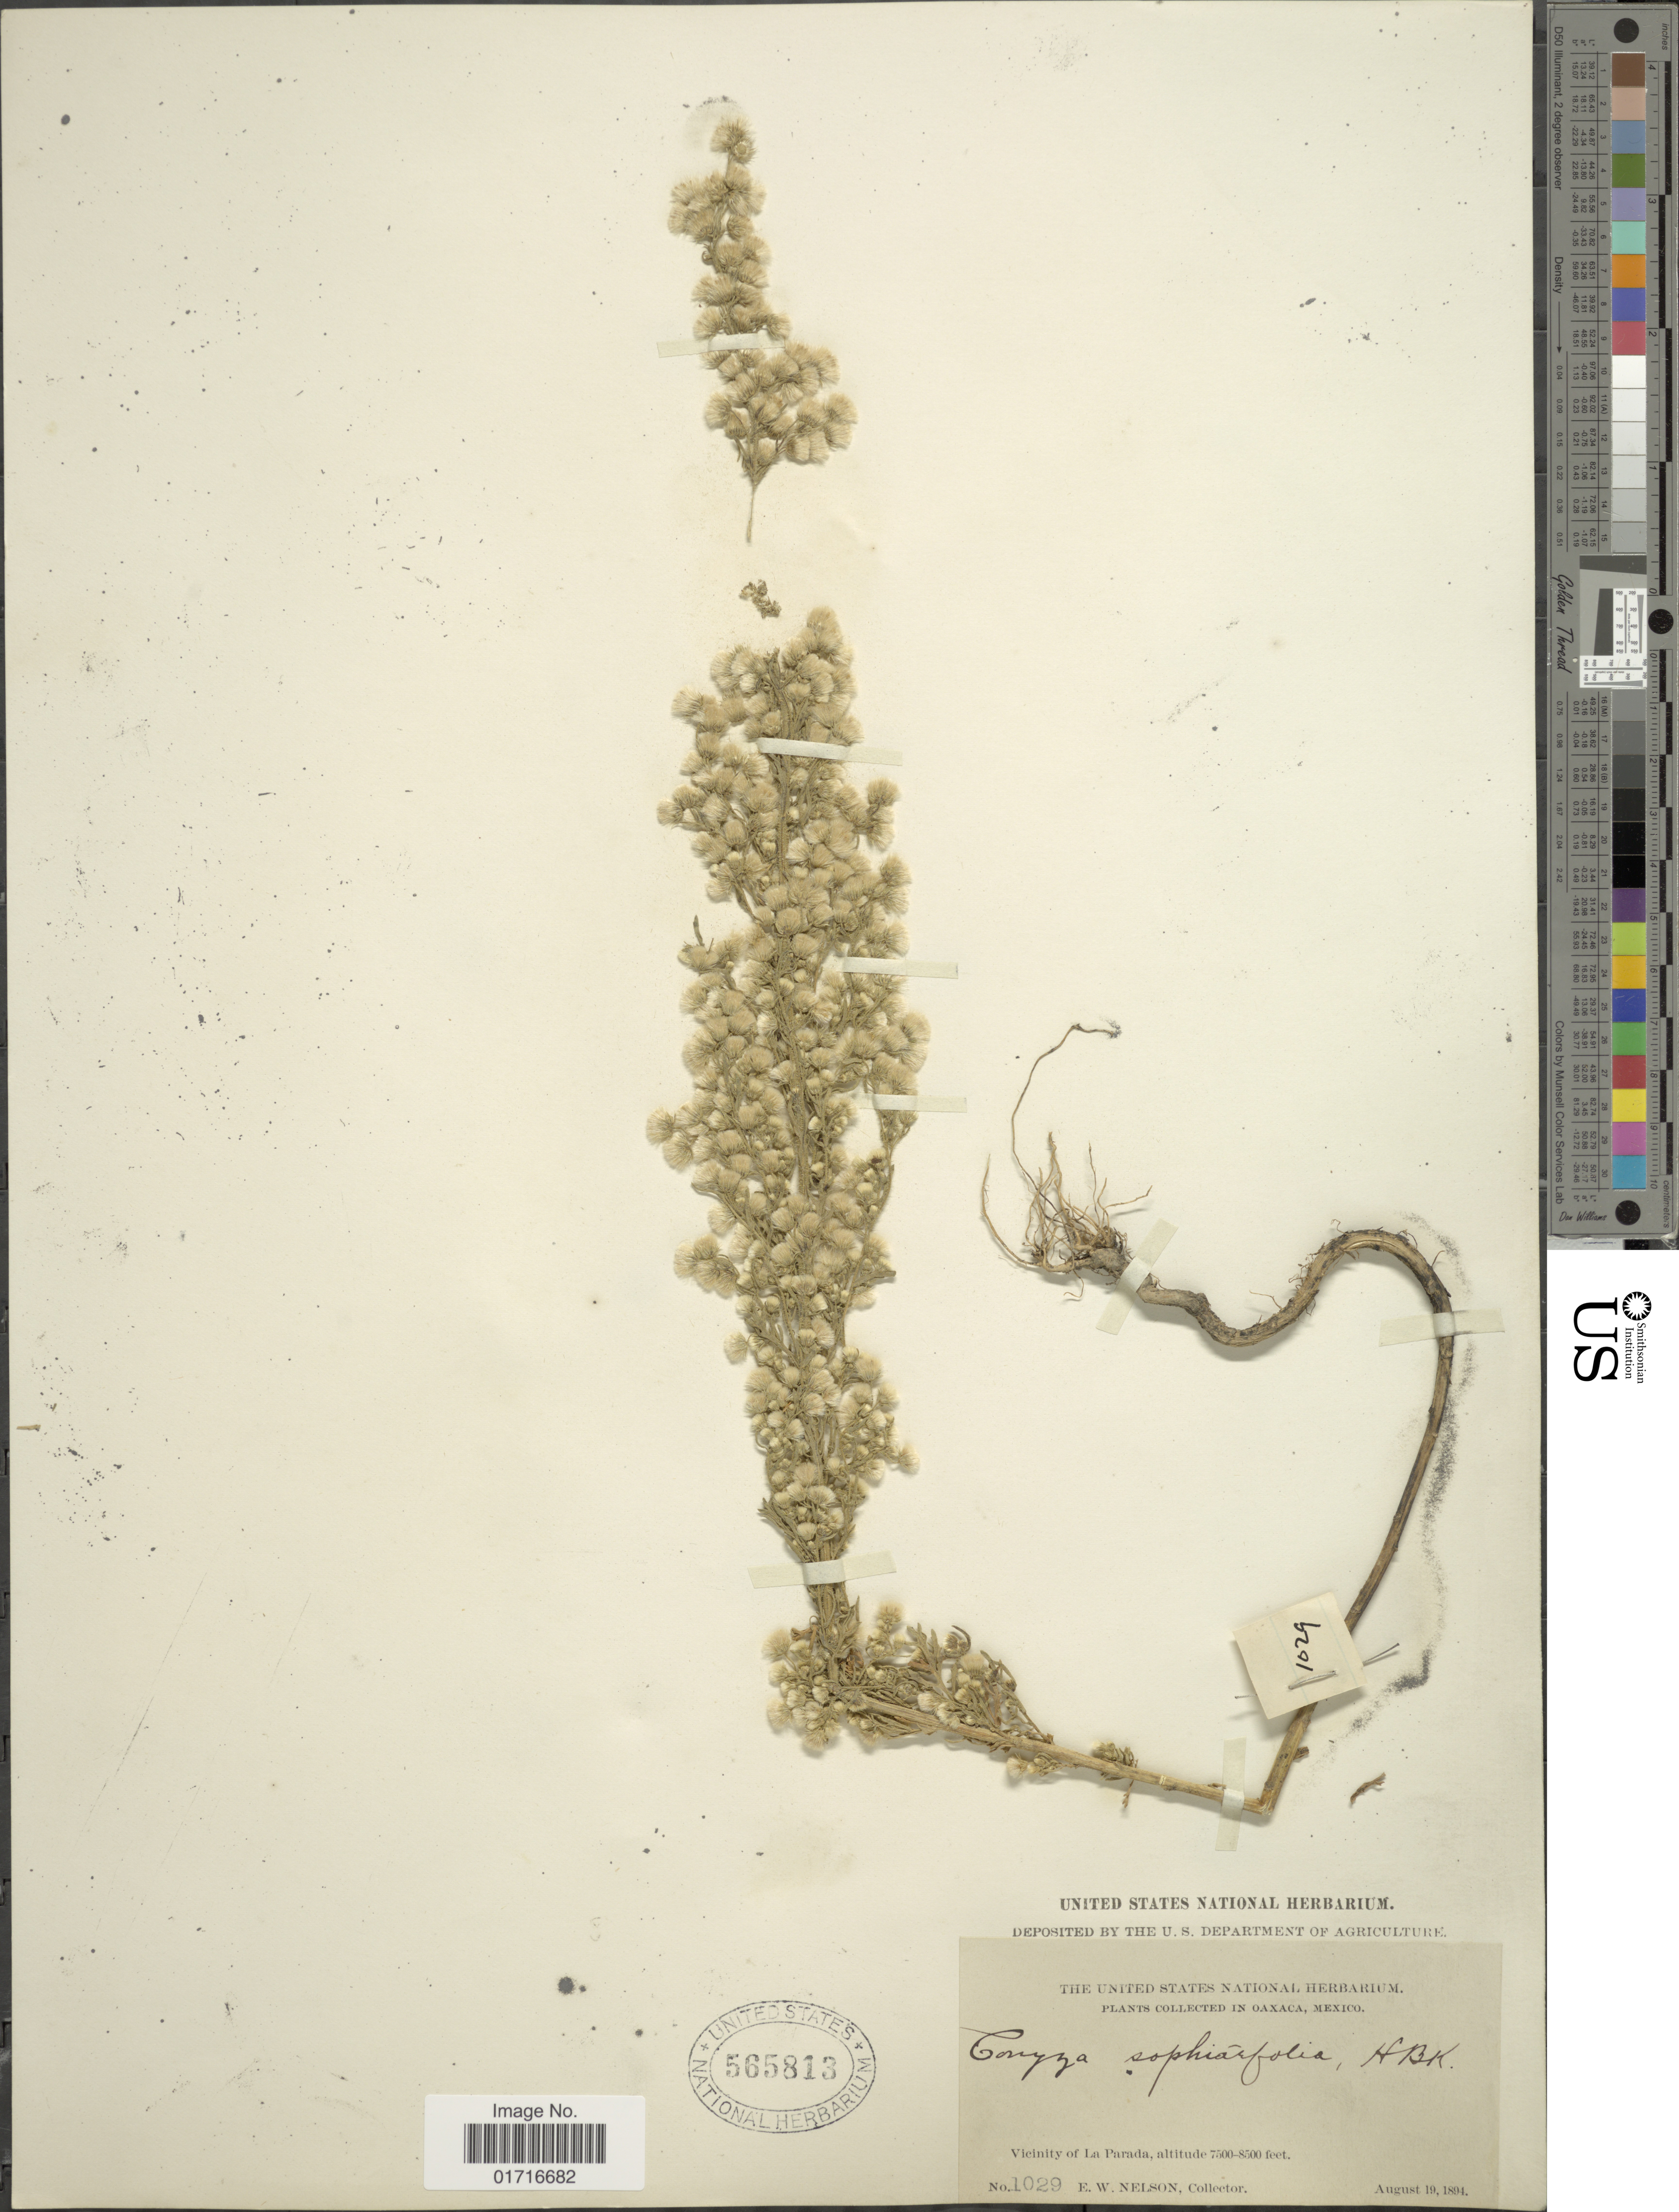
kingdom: Plantae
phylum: Tracheophyta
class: Magnoliopsida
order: Asterales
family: Asteraceae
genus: Conyza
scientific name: Conyza sophiaefolia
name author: Kunth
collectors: E. W. Nelson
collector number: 1029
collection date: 1894-08-19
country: Mexico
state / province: Oaxaca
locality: Oaxaca, Vicinity of La Parada.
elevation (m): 2286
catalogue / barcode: US 565813